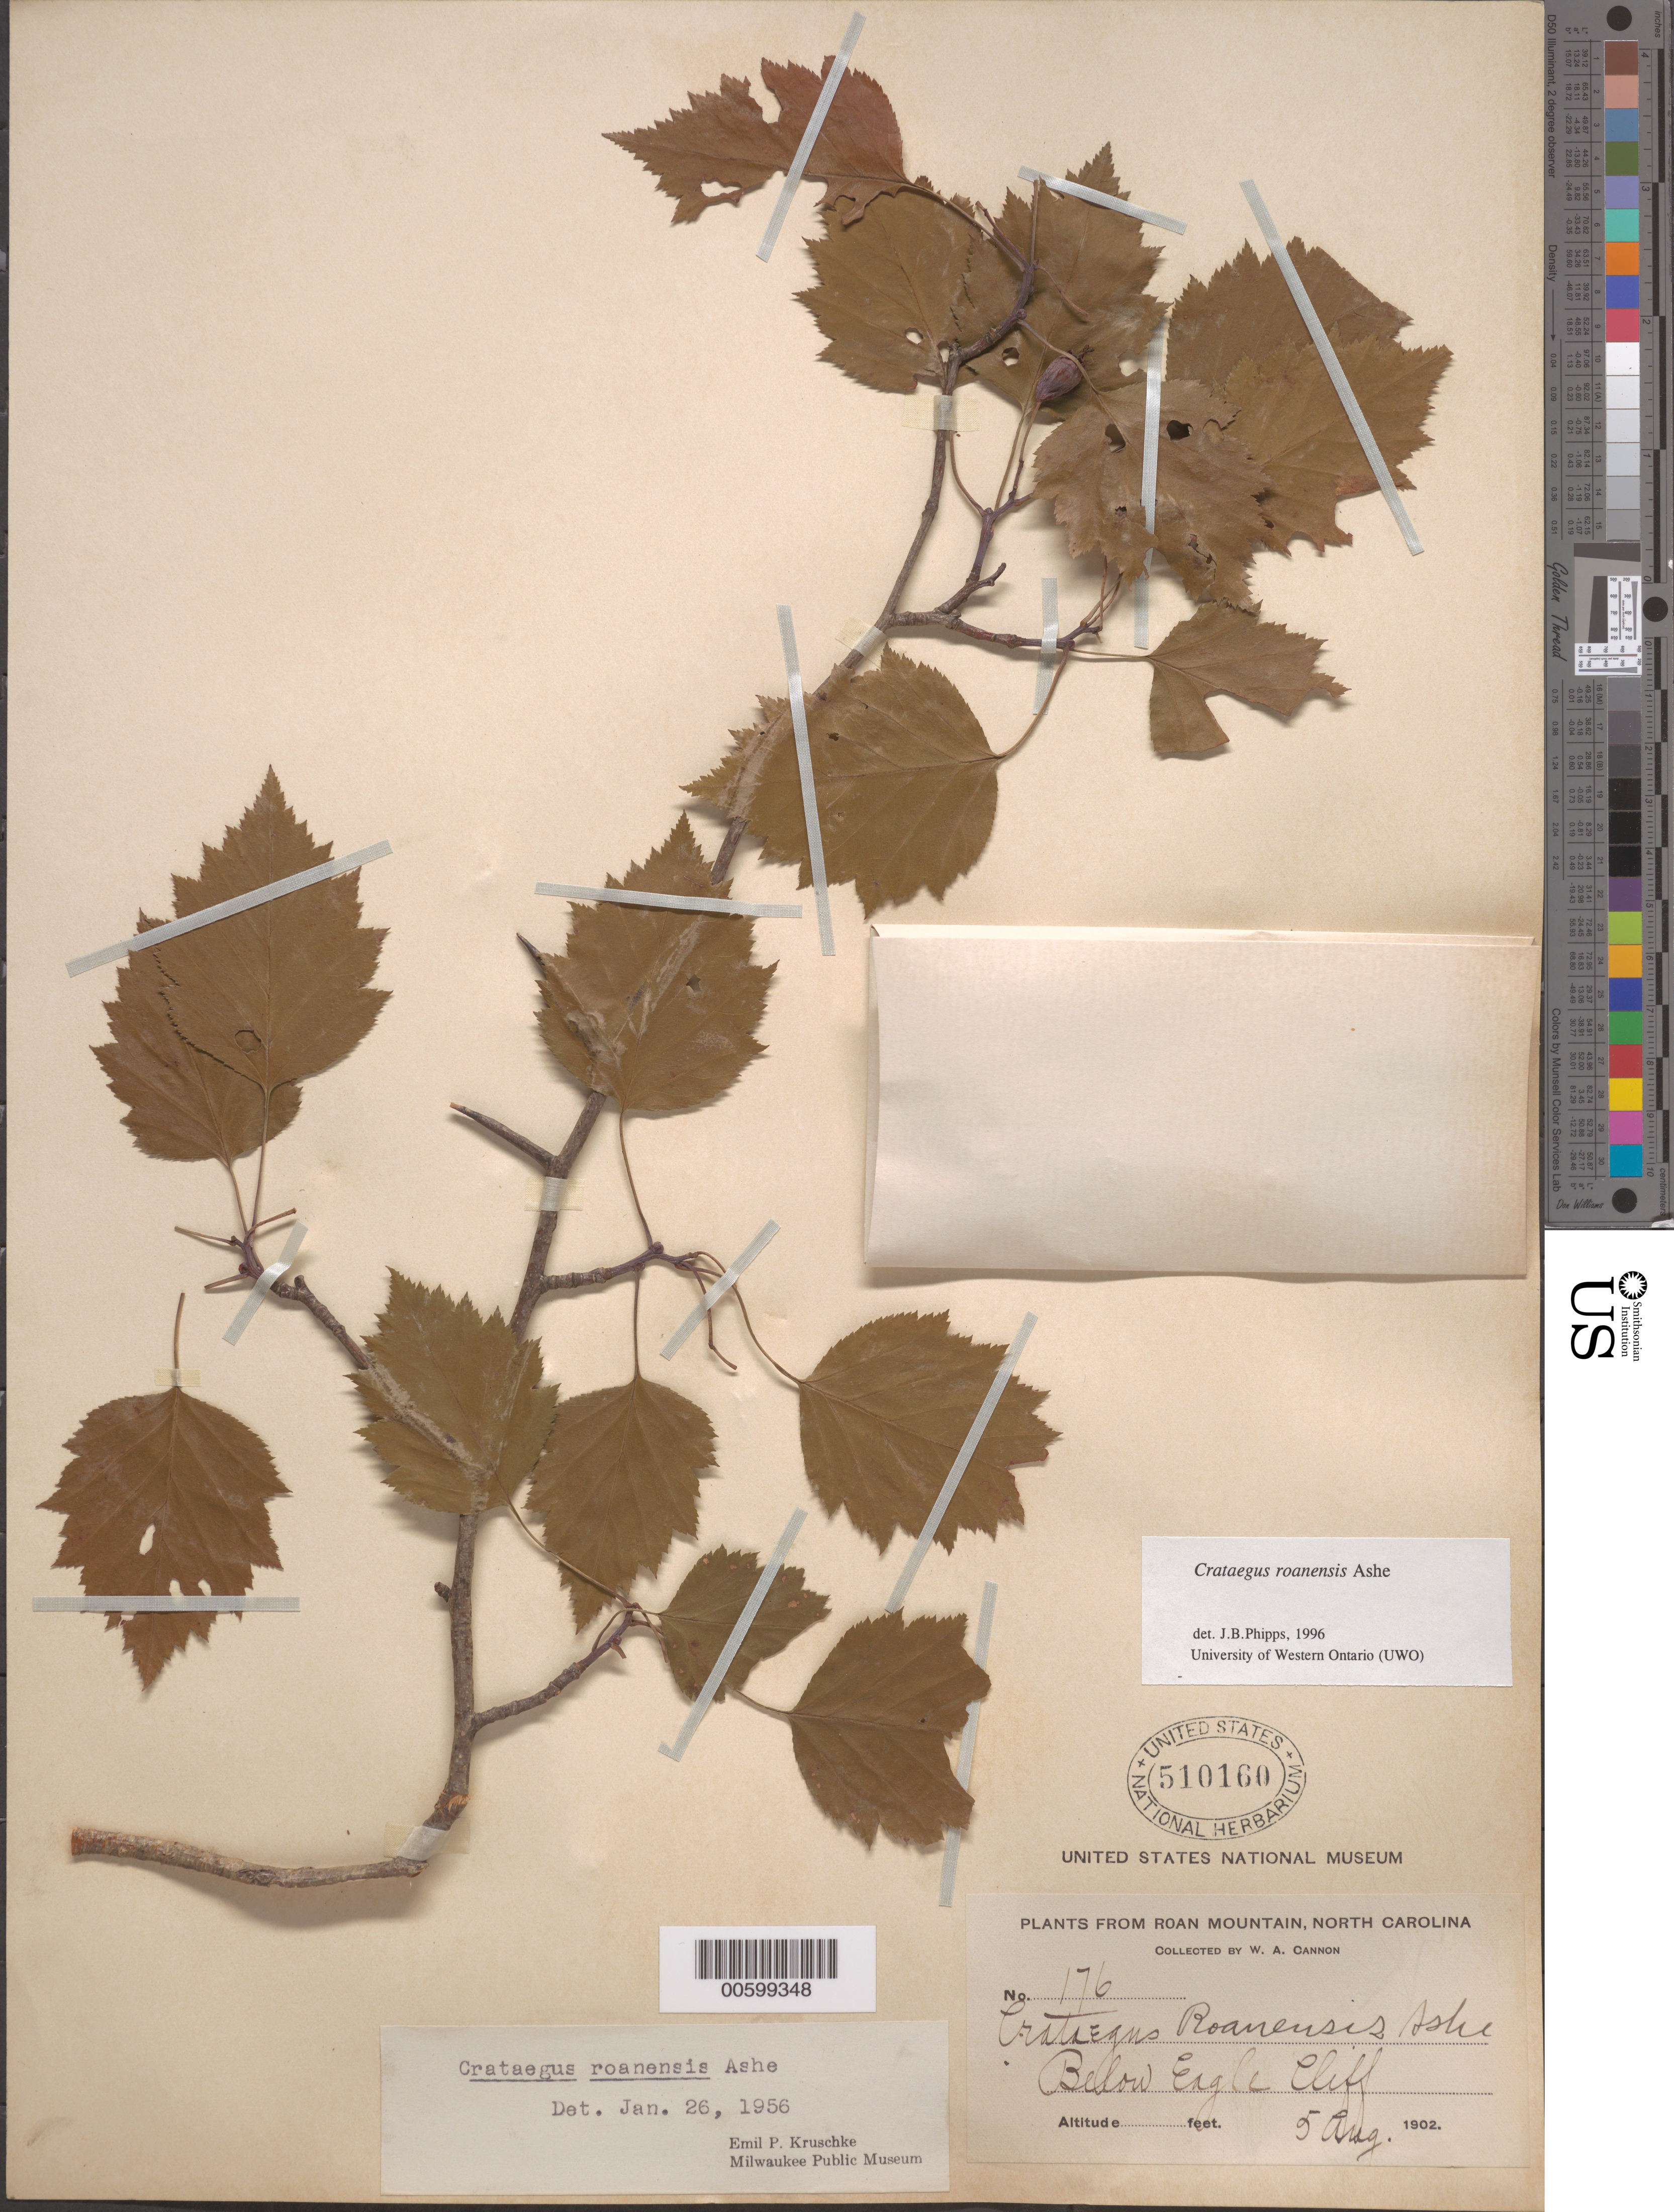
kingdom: Plantae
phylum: Tracheophyta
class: Magnoliopsida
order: Rosales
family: Rosaceae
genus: Crataegus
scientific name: Crataegus macrosperma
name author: Ashe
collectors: W. Cannon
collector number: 176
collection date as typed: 05 Aug 1902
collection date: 1902-08-05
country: United States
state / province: North Carolina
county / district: Mitchell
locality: Below Eagle Pass, Roan Mtn.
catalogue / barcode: US 510160